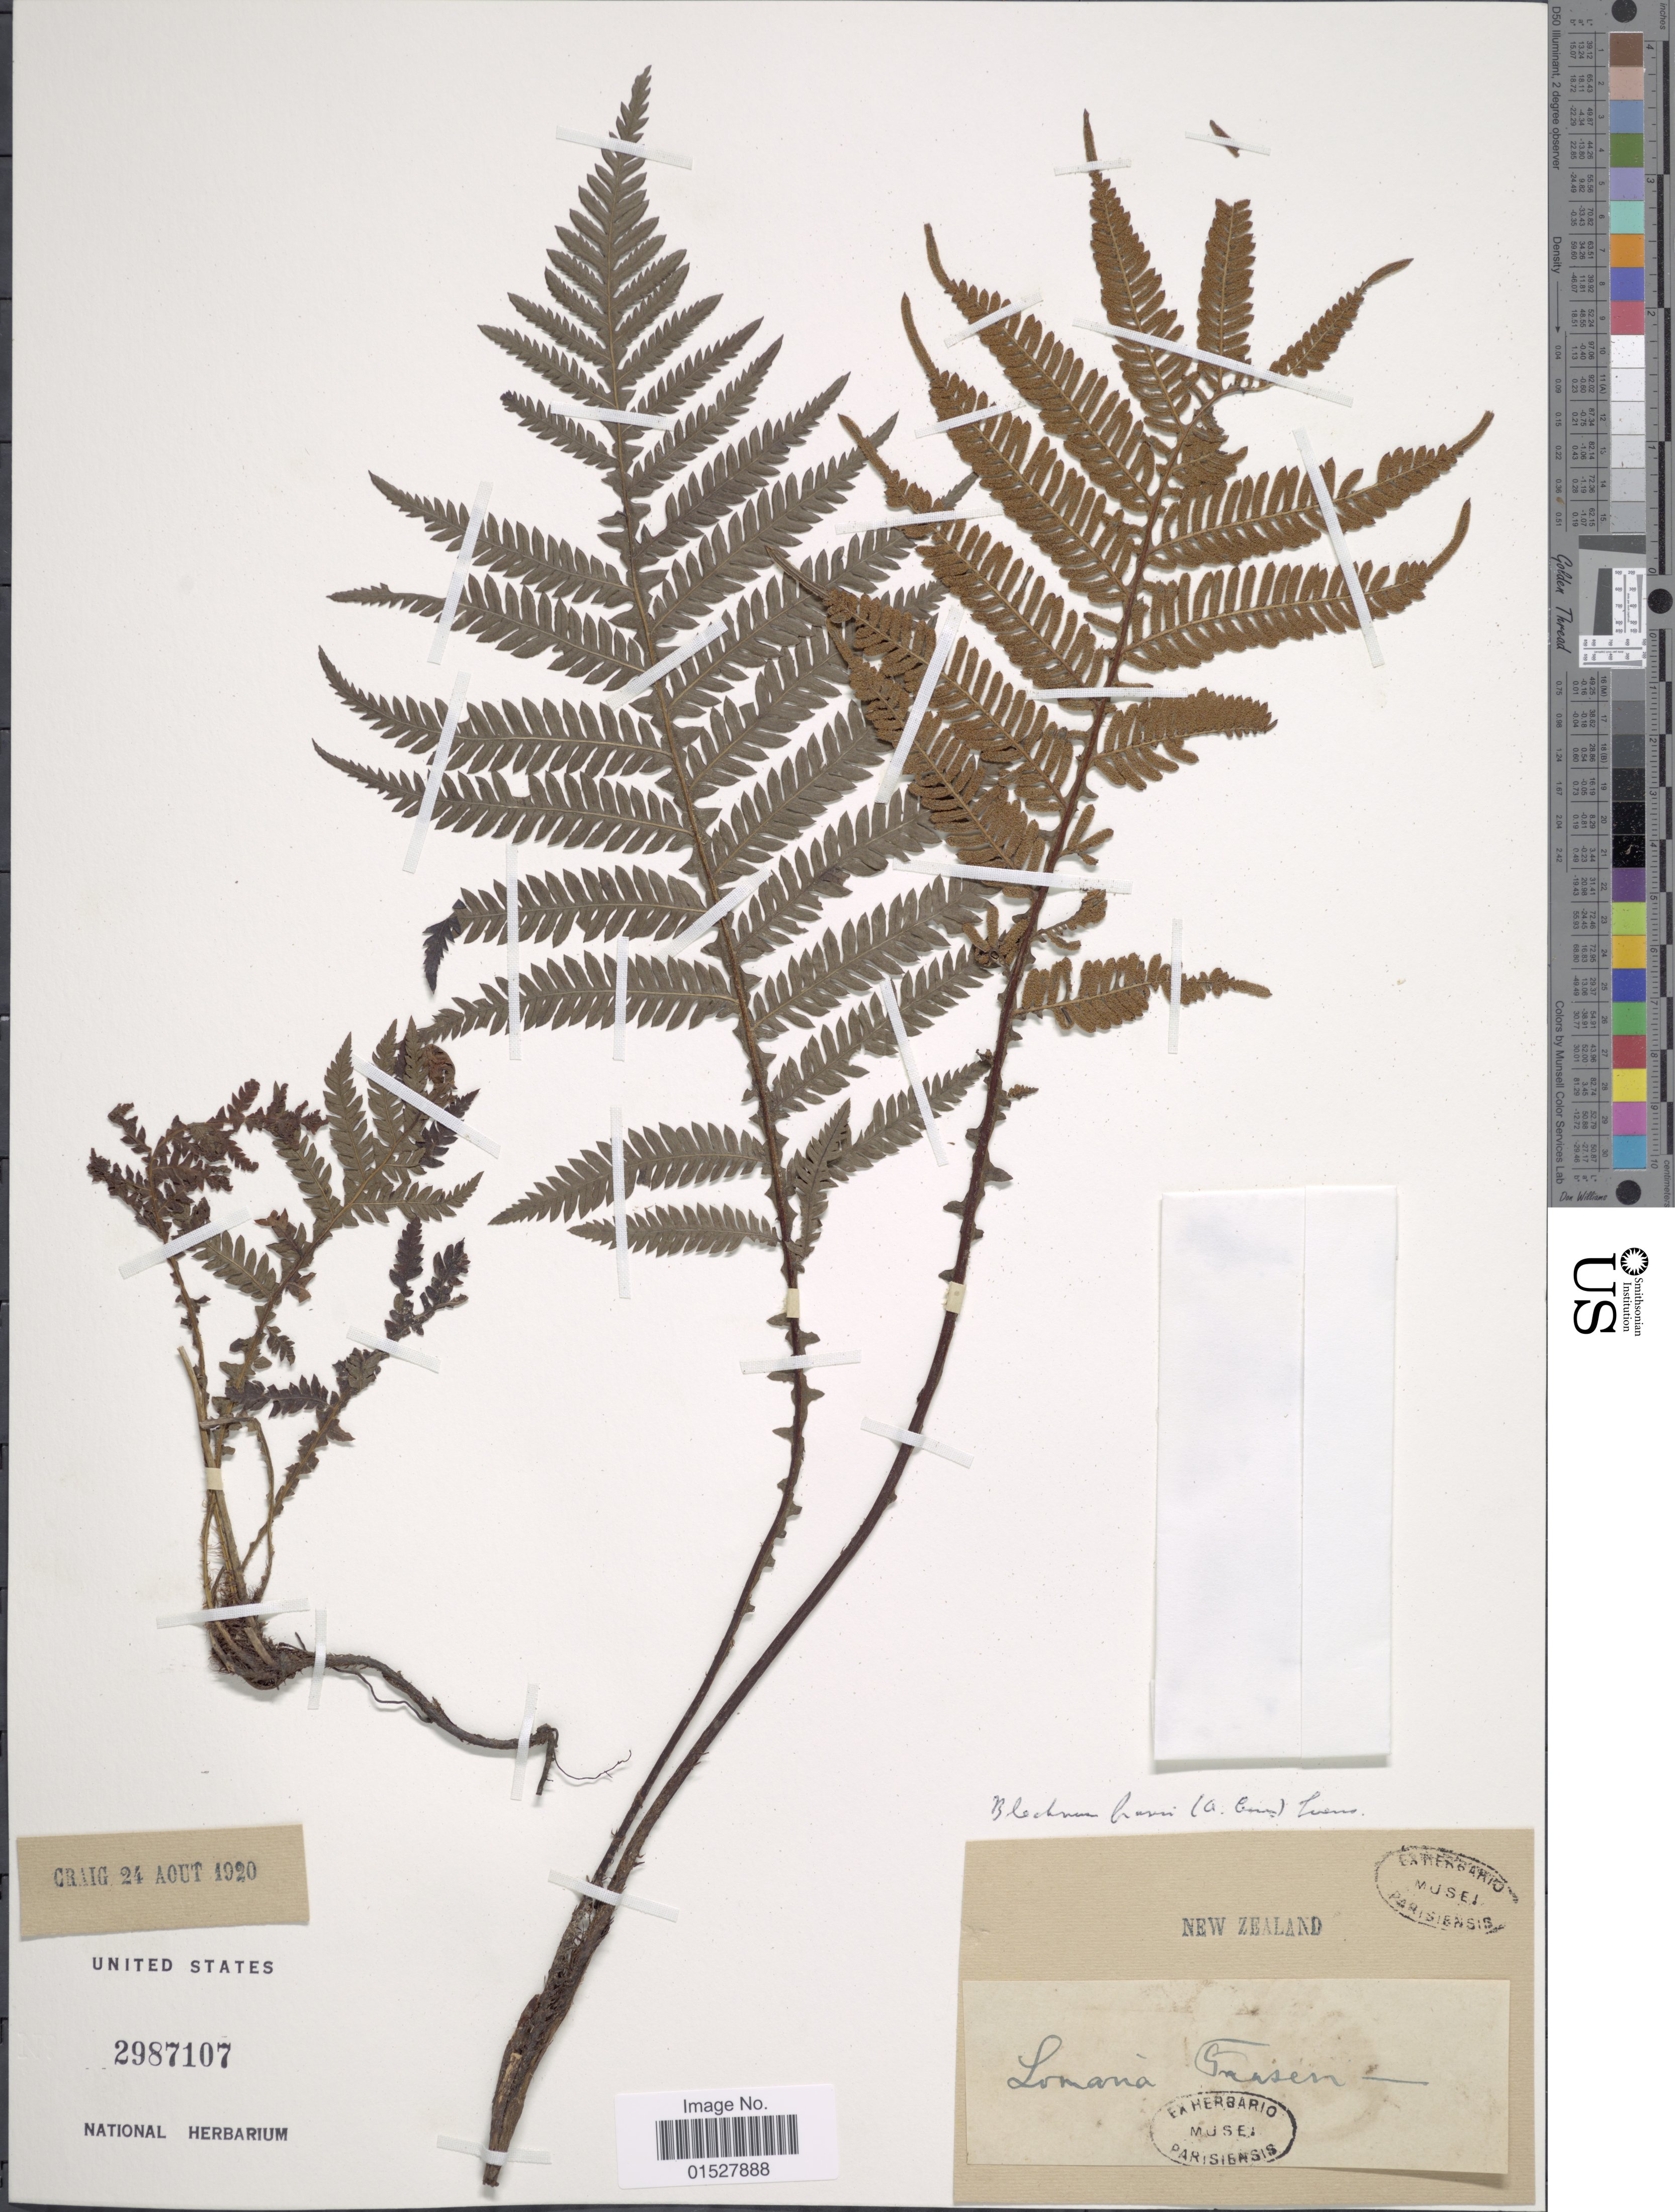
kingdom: Plantae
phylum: Tracheophyta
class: Polypodiopsida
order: Polypodiales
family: Blechnaceae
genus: Blechnum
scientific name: Blechnum fraseri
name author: (A. Cunn.) Luerss.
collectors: ex herb. Mus. Paris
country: New Zealand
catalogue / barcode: US 2987107